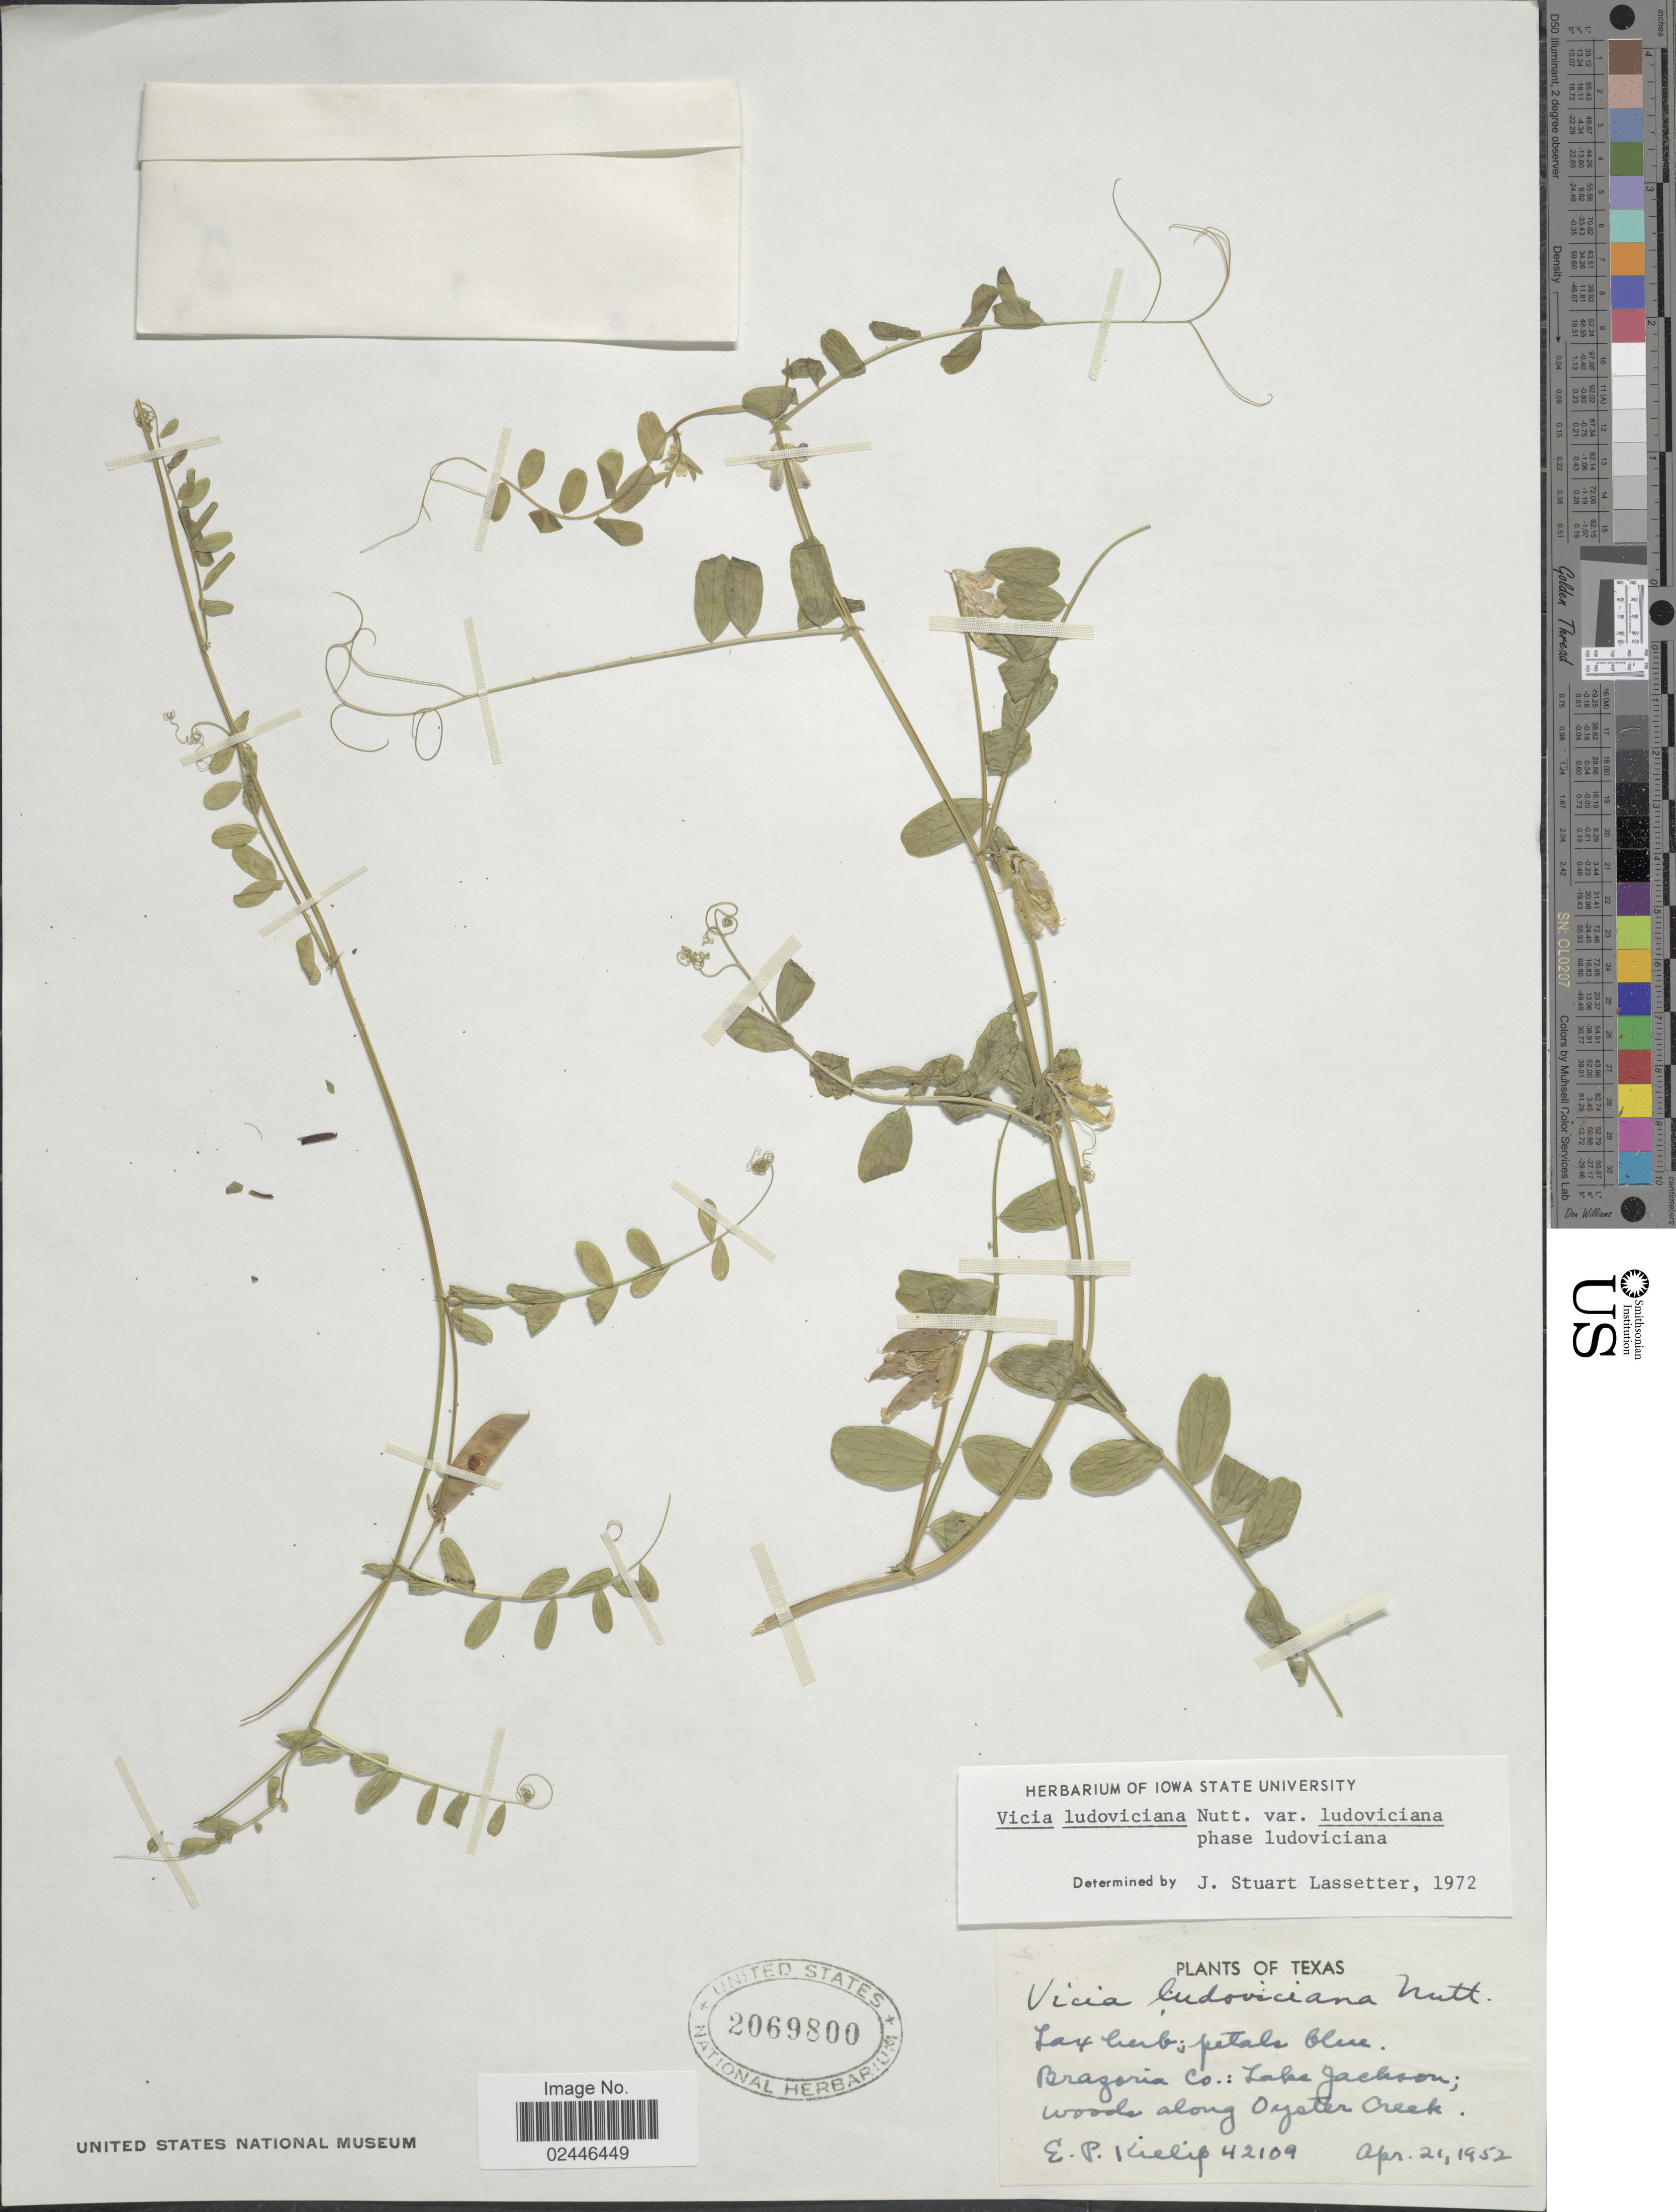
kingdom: Plantae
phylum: Tracheophyta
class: Magnoliopsida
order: Fabales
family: Fabaceae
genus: Vicia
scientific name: Vicia ludoviciana var. ludoviciana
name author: Nutt. ex Torr. & A. Gray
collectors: E. P. Killip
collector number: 42109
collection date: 1952-04-21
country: United States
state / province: Texas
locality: Brazoria Co.: Lake Jackson; woods along Oyster Creek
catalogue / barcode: US 2069800